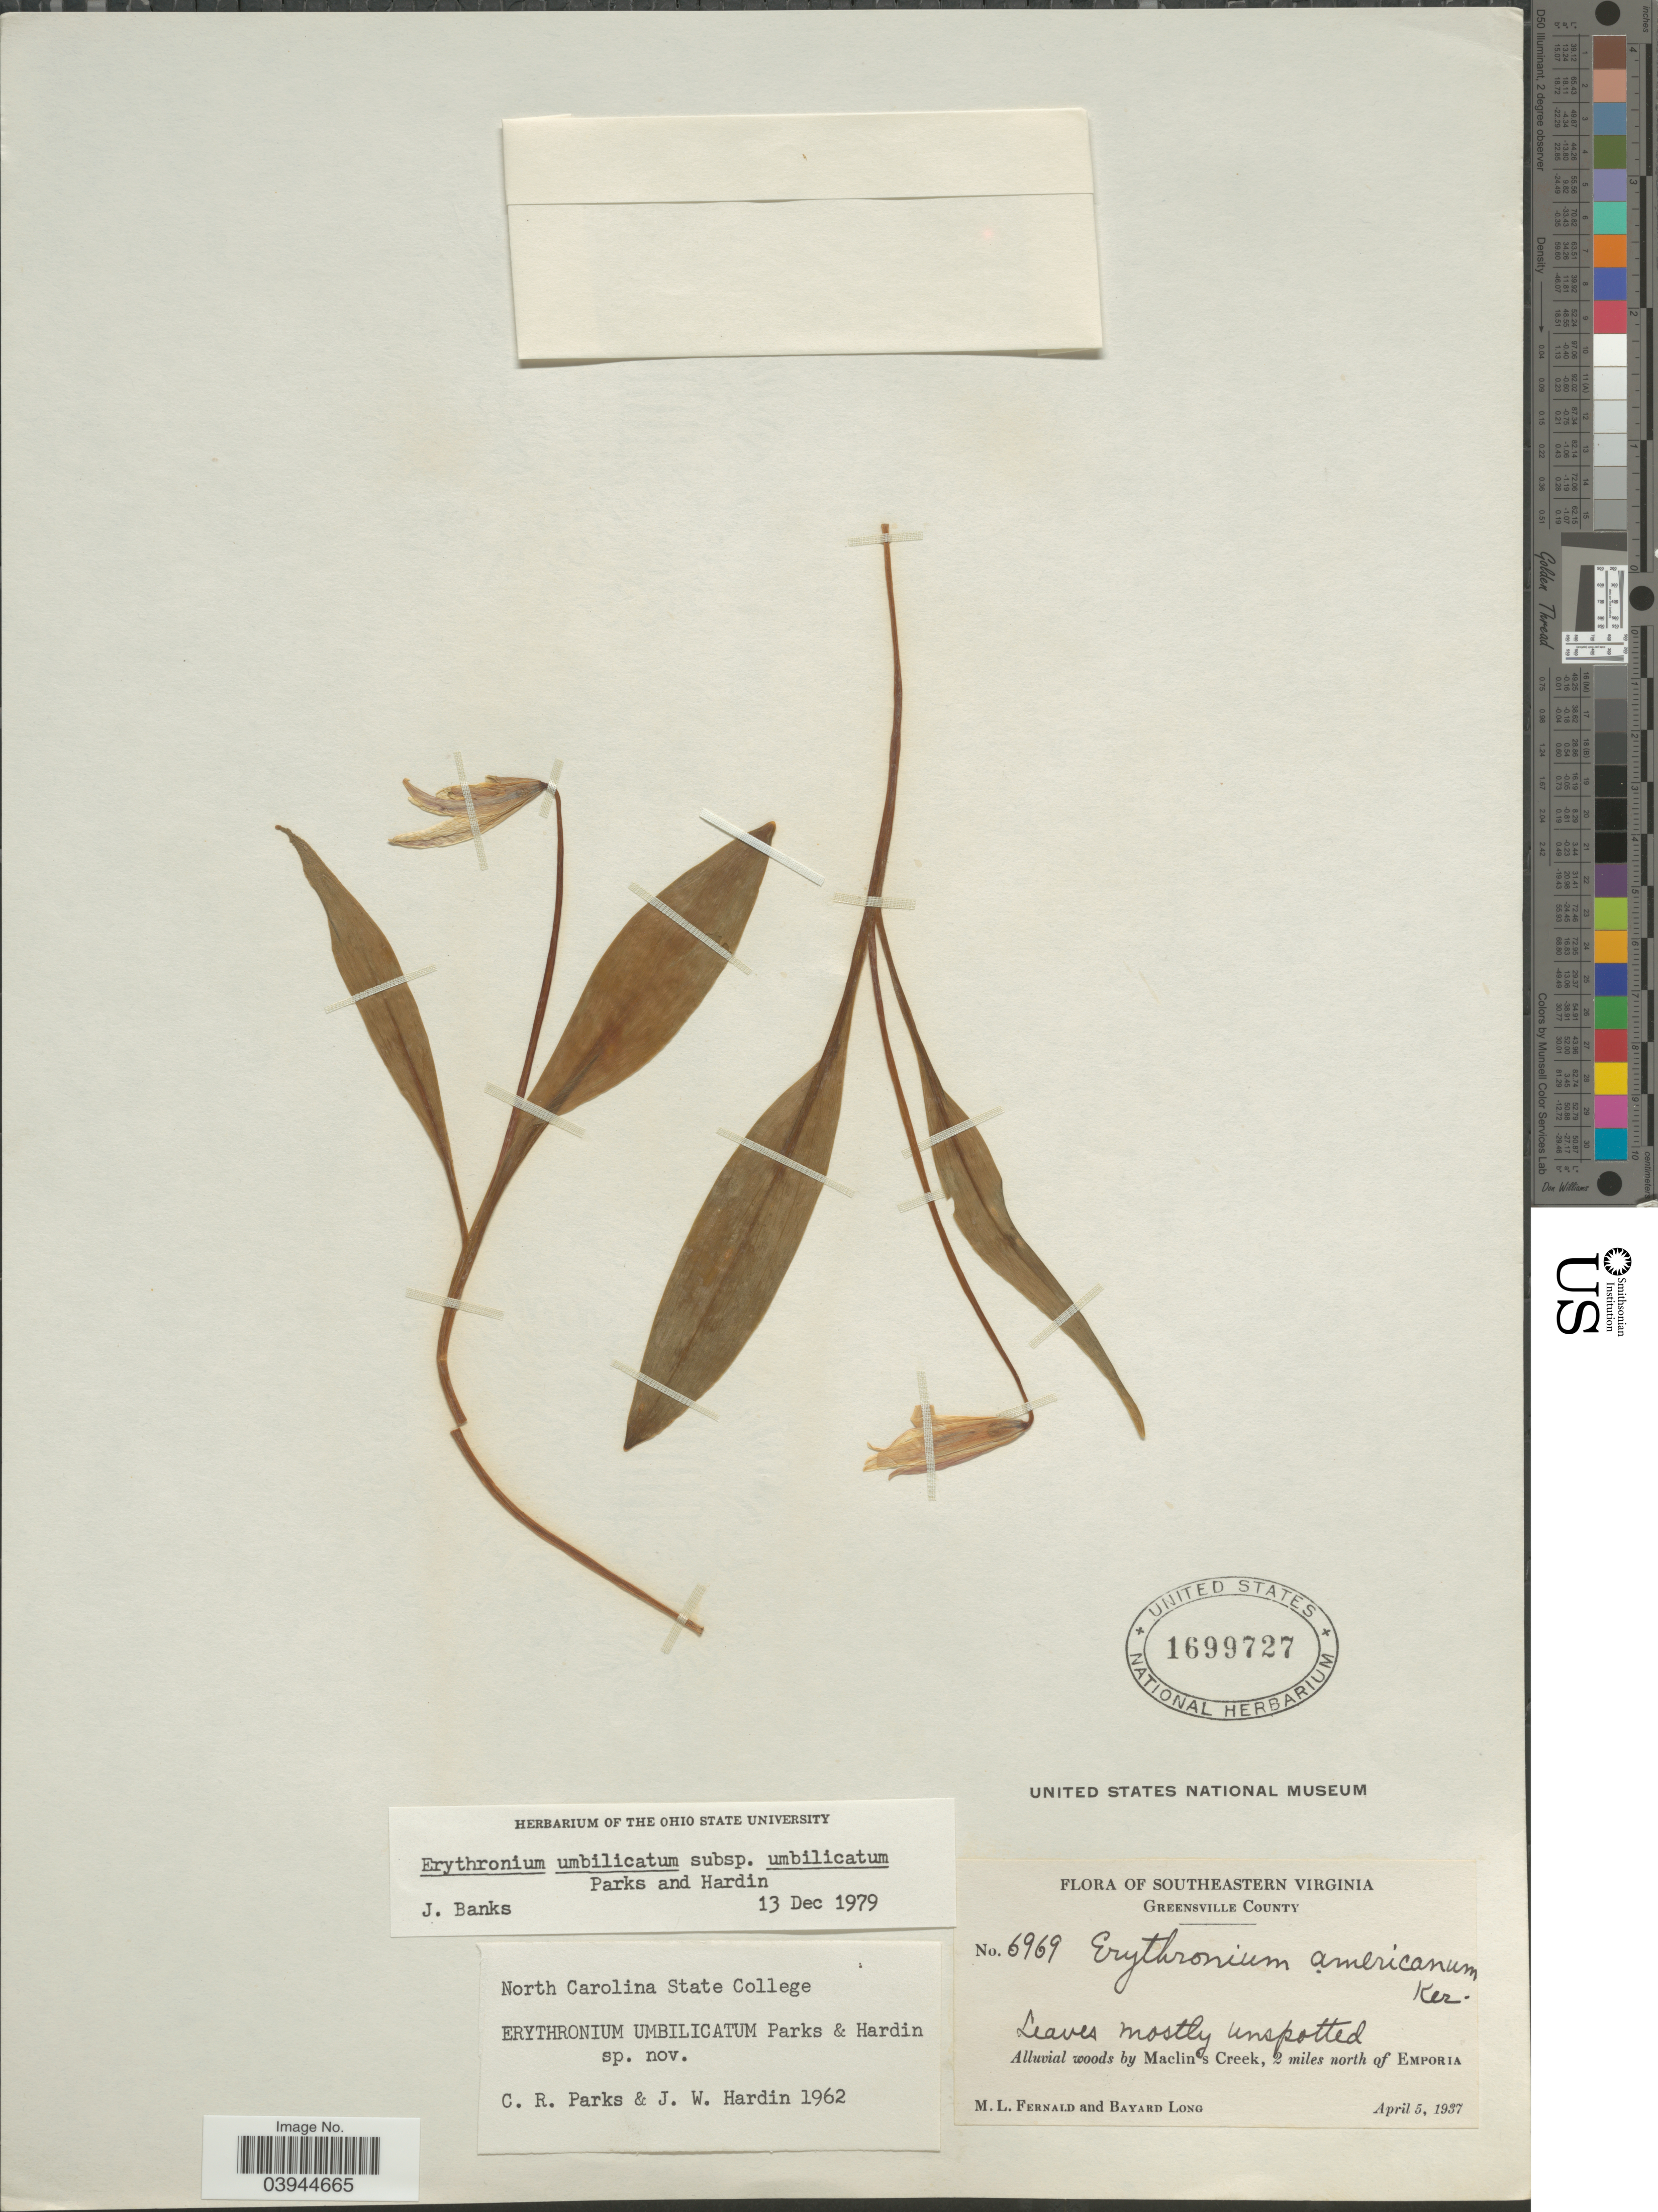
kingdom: Plantae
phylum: Tracheophyta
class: Liliopsida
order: Liliales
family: Liliaceae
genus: Erythronium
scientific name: Erythronium umbilicatum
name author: C.R. Parks & Hardin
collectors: M. L. Fernald & B. Long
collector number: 6969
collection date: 1937-04-05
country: United States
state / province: Virginia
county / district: Greensville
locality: Southeastern Virginia. Greensville County. Alluvial woods by Maclin's Creek, 2 miles north of Emporia.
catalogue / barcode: US 1699727